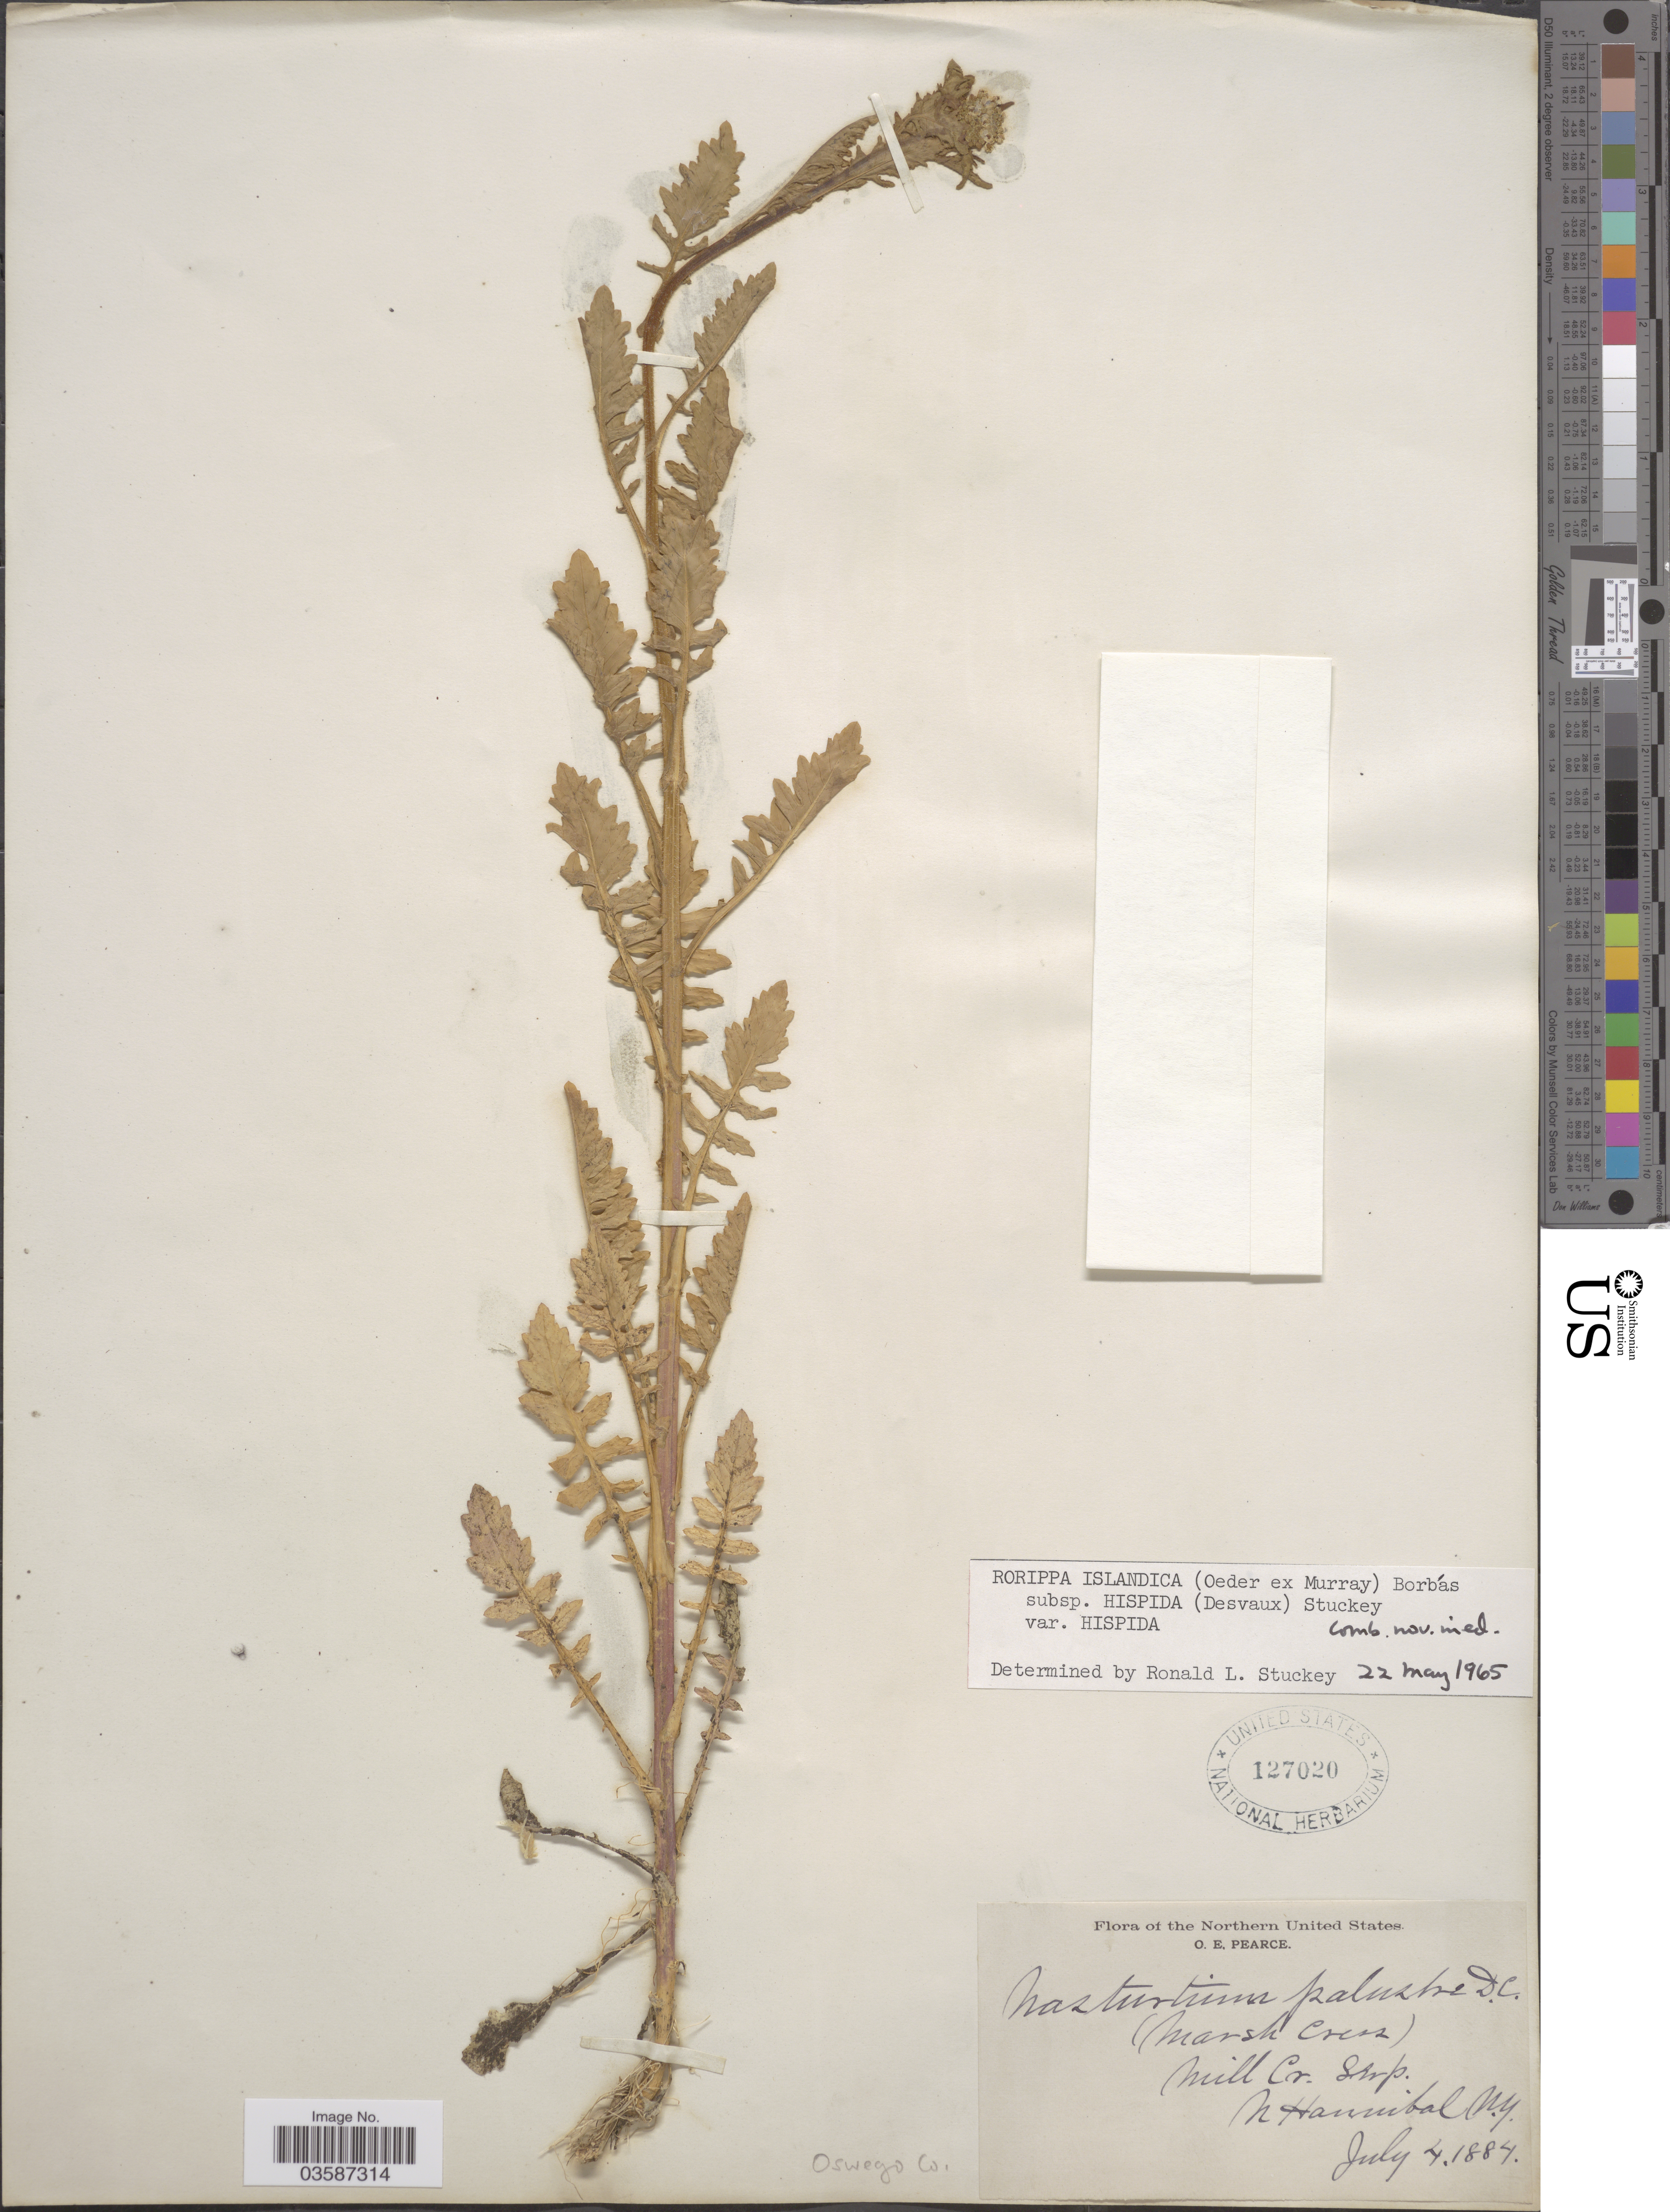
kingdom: Plantae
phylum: Tracheophyta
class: Magnoliopsida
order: Brassicales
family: Brassicaceae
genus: Rorippa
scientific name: Rorippa islandica var. hispida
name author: (Desv.) Butters & Abbe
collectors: O. E. Pearce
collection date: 1884-07-04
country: United States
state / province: New York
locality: Northern United States. Mill Cr. Twp. N Hannibal, Oswego Co.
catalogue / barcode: US 127020